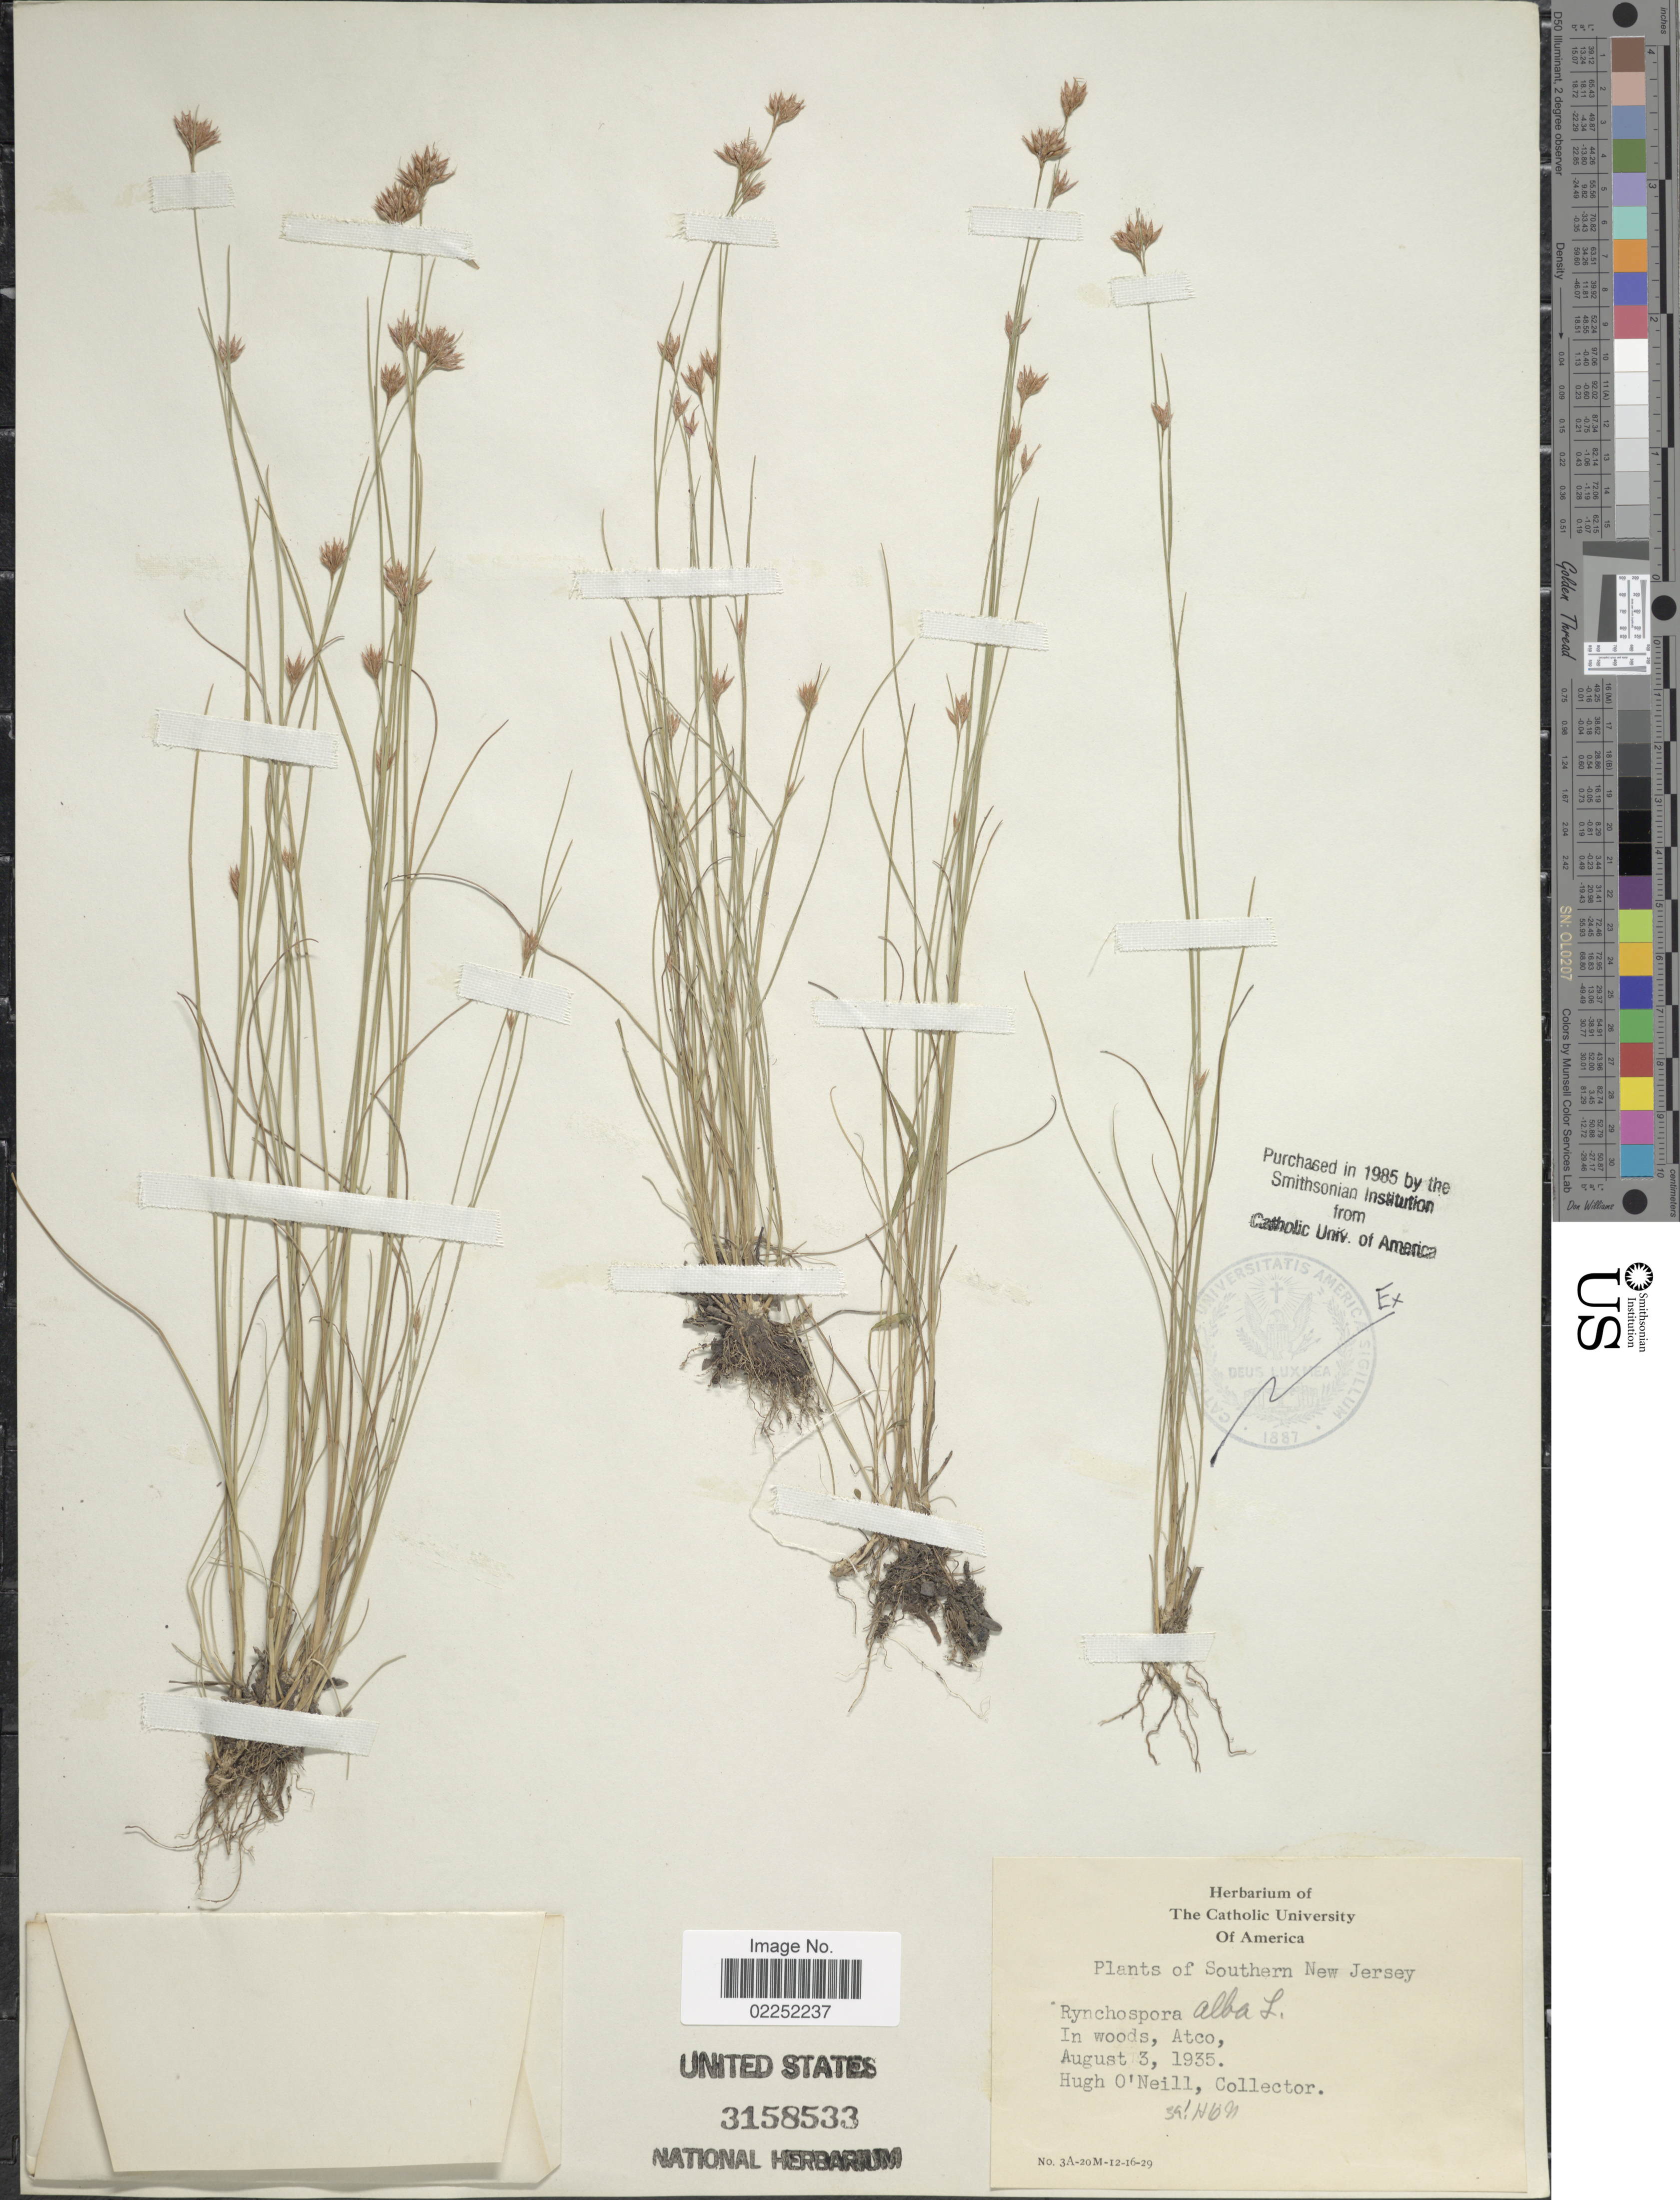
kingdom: Plantae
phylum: Tracheophyta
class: Liliopsida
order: Poales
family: Cyperaceae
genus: Rhynchospora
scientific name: Rhynchospora alba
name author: (L.) Vahl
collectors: H. O'Neill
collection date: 1935-08-03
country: United States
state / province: New Jersey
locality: Southern New Jersey, In woods, Atco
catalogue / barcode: US 3158533